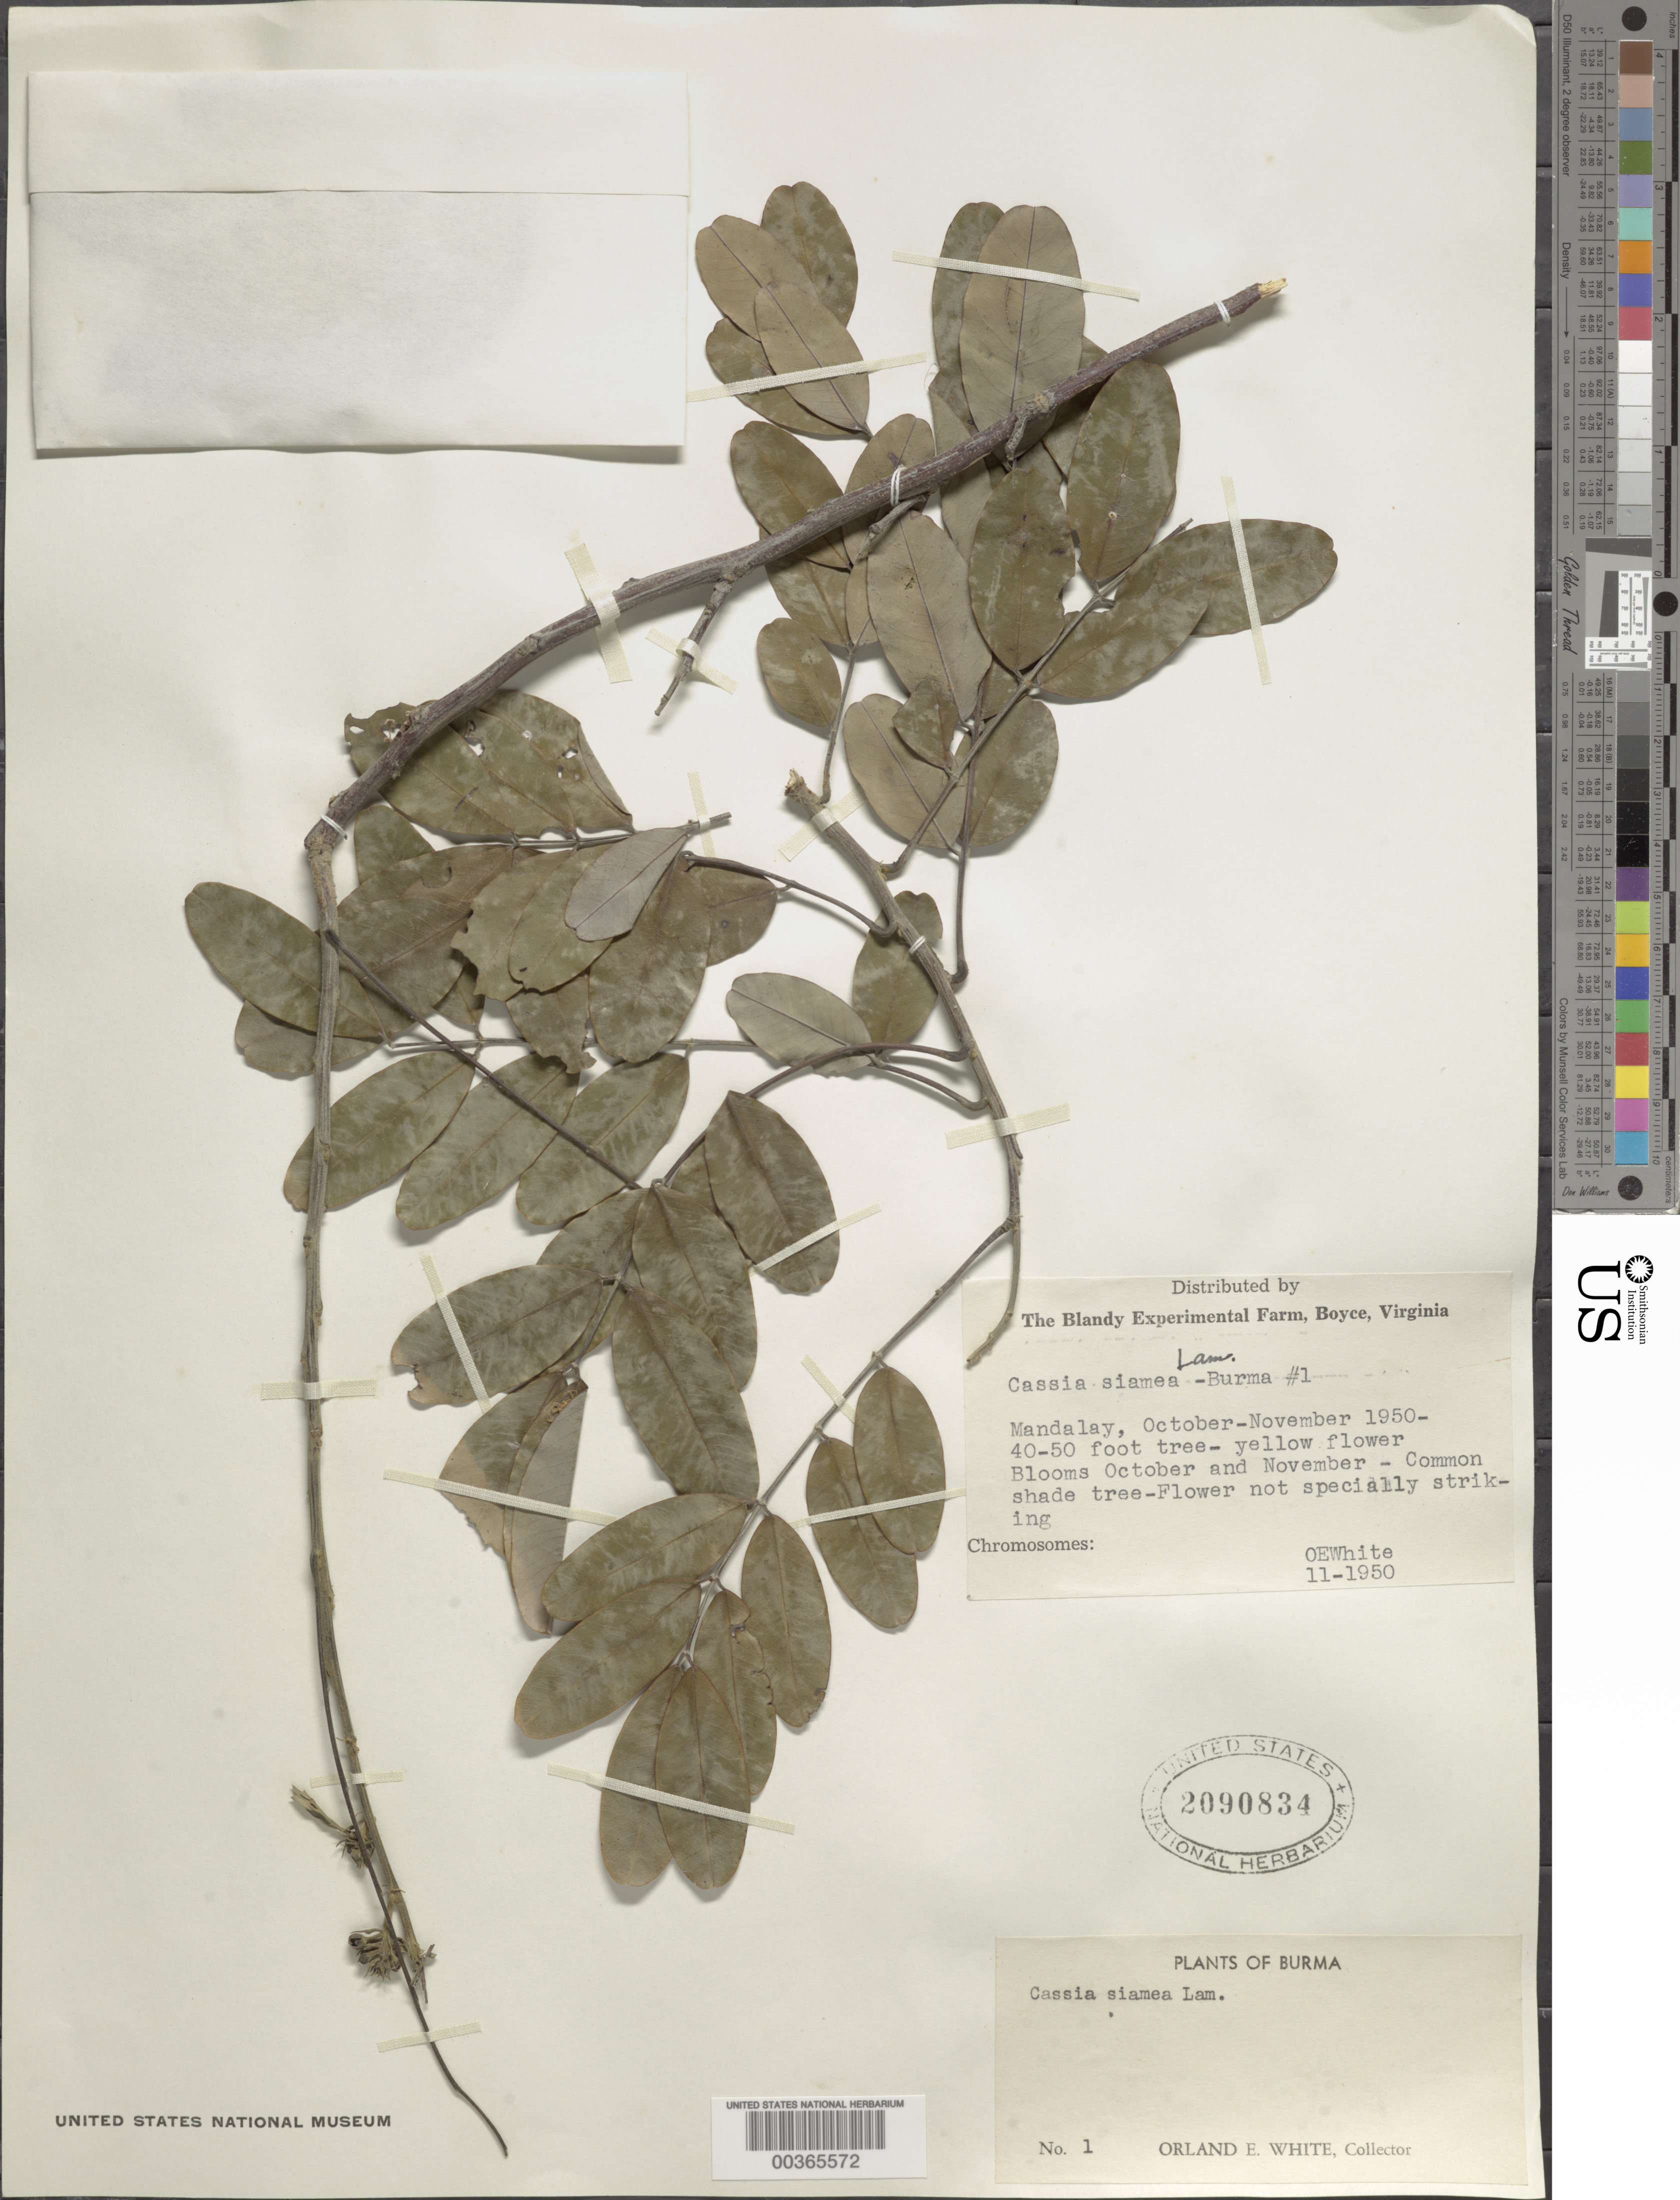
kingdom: Plantae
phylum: Tracheophyta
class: Magnoliopsida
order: Fabales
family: Fabaceae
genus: Senna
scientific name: Senna siamea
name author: (Lam.) H.S. Irwin & Barneby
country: Myanmar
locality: Mandalay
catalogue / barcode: US 2090834